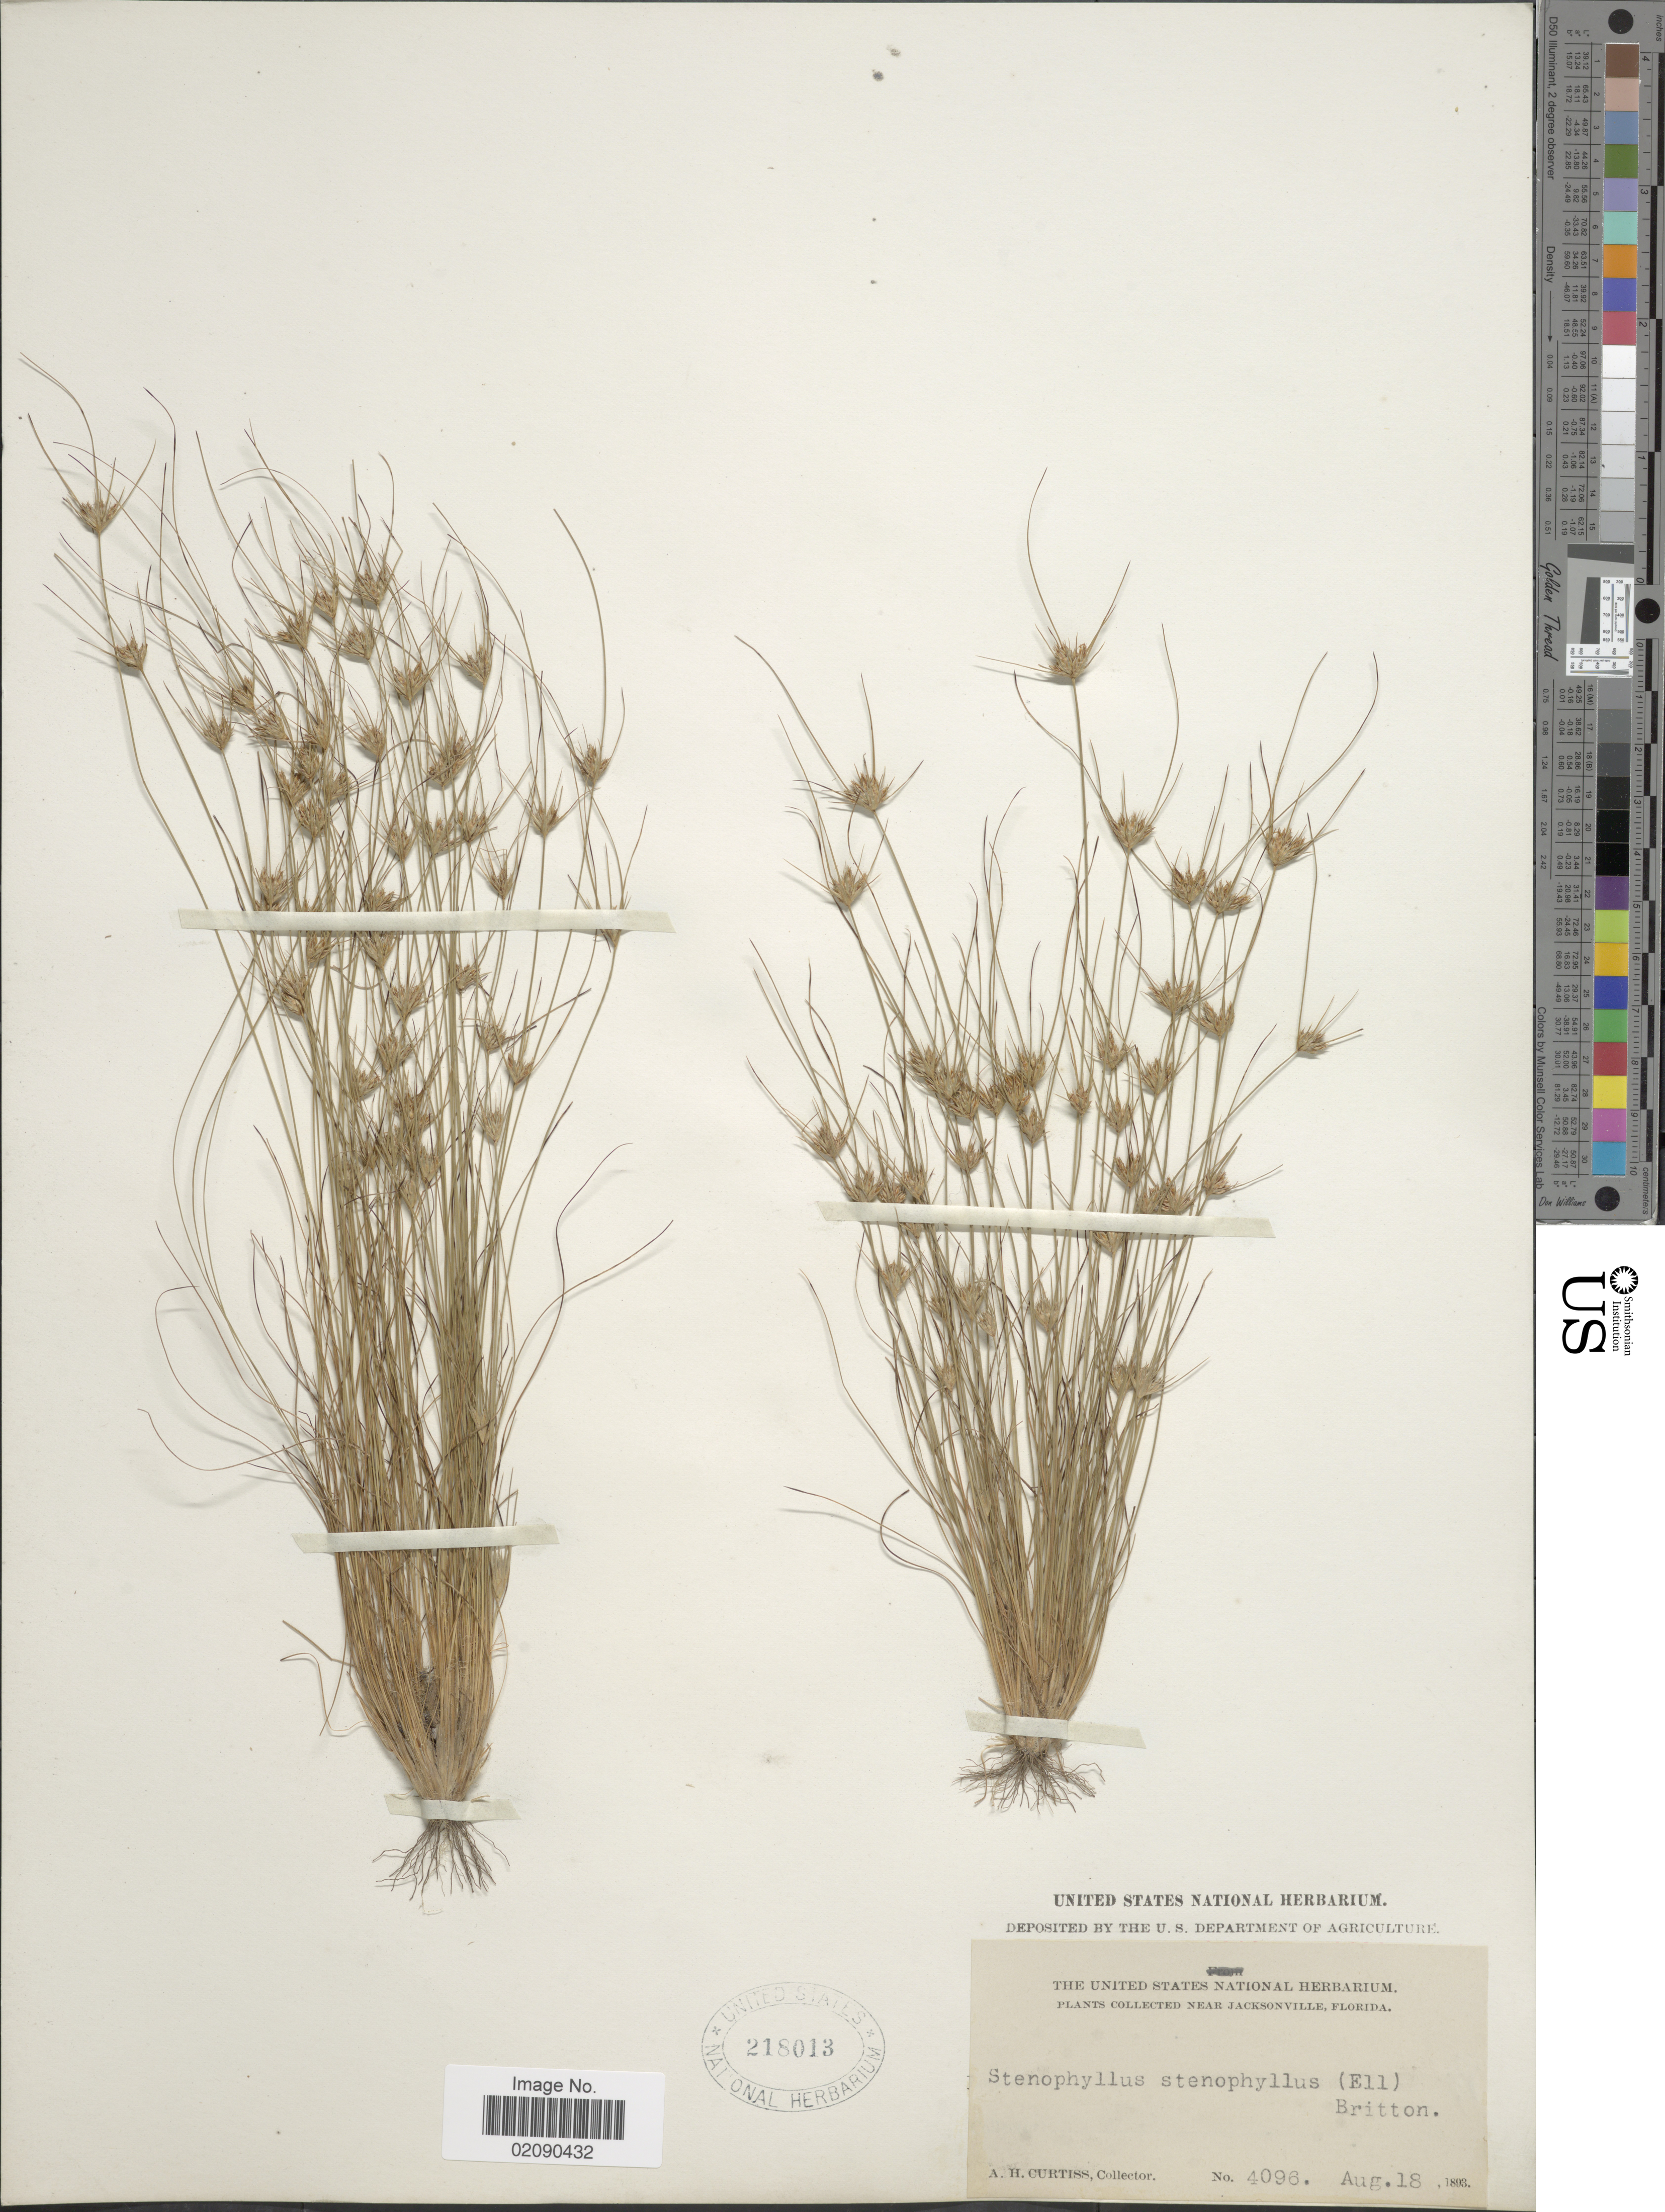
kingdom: Plantae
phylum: Tracheophyta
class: Liliopsida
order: Poales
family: Cyperaceae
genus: Bulbostylis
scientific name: Bulbostylis stenophylla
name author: (Elliott) C.B. Clarke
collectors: A. H. Curtiss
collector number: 4096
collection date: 1893-08-18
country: United States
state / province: Florida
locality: Near Jacksonville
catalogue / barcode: US 218013